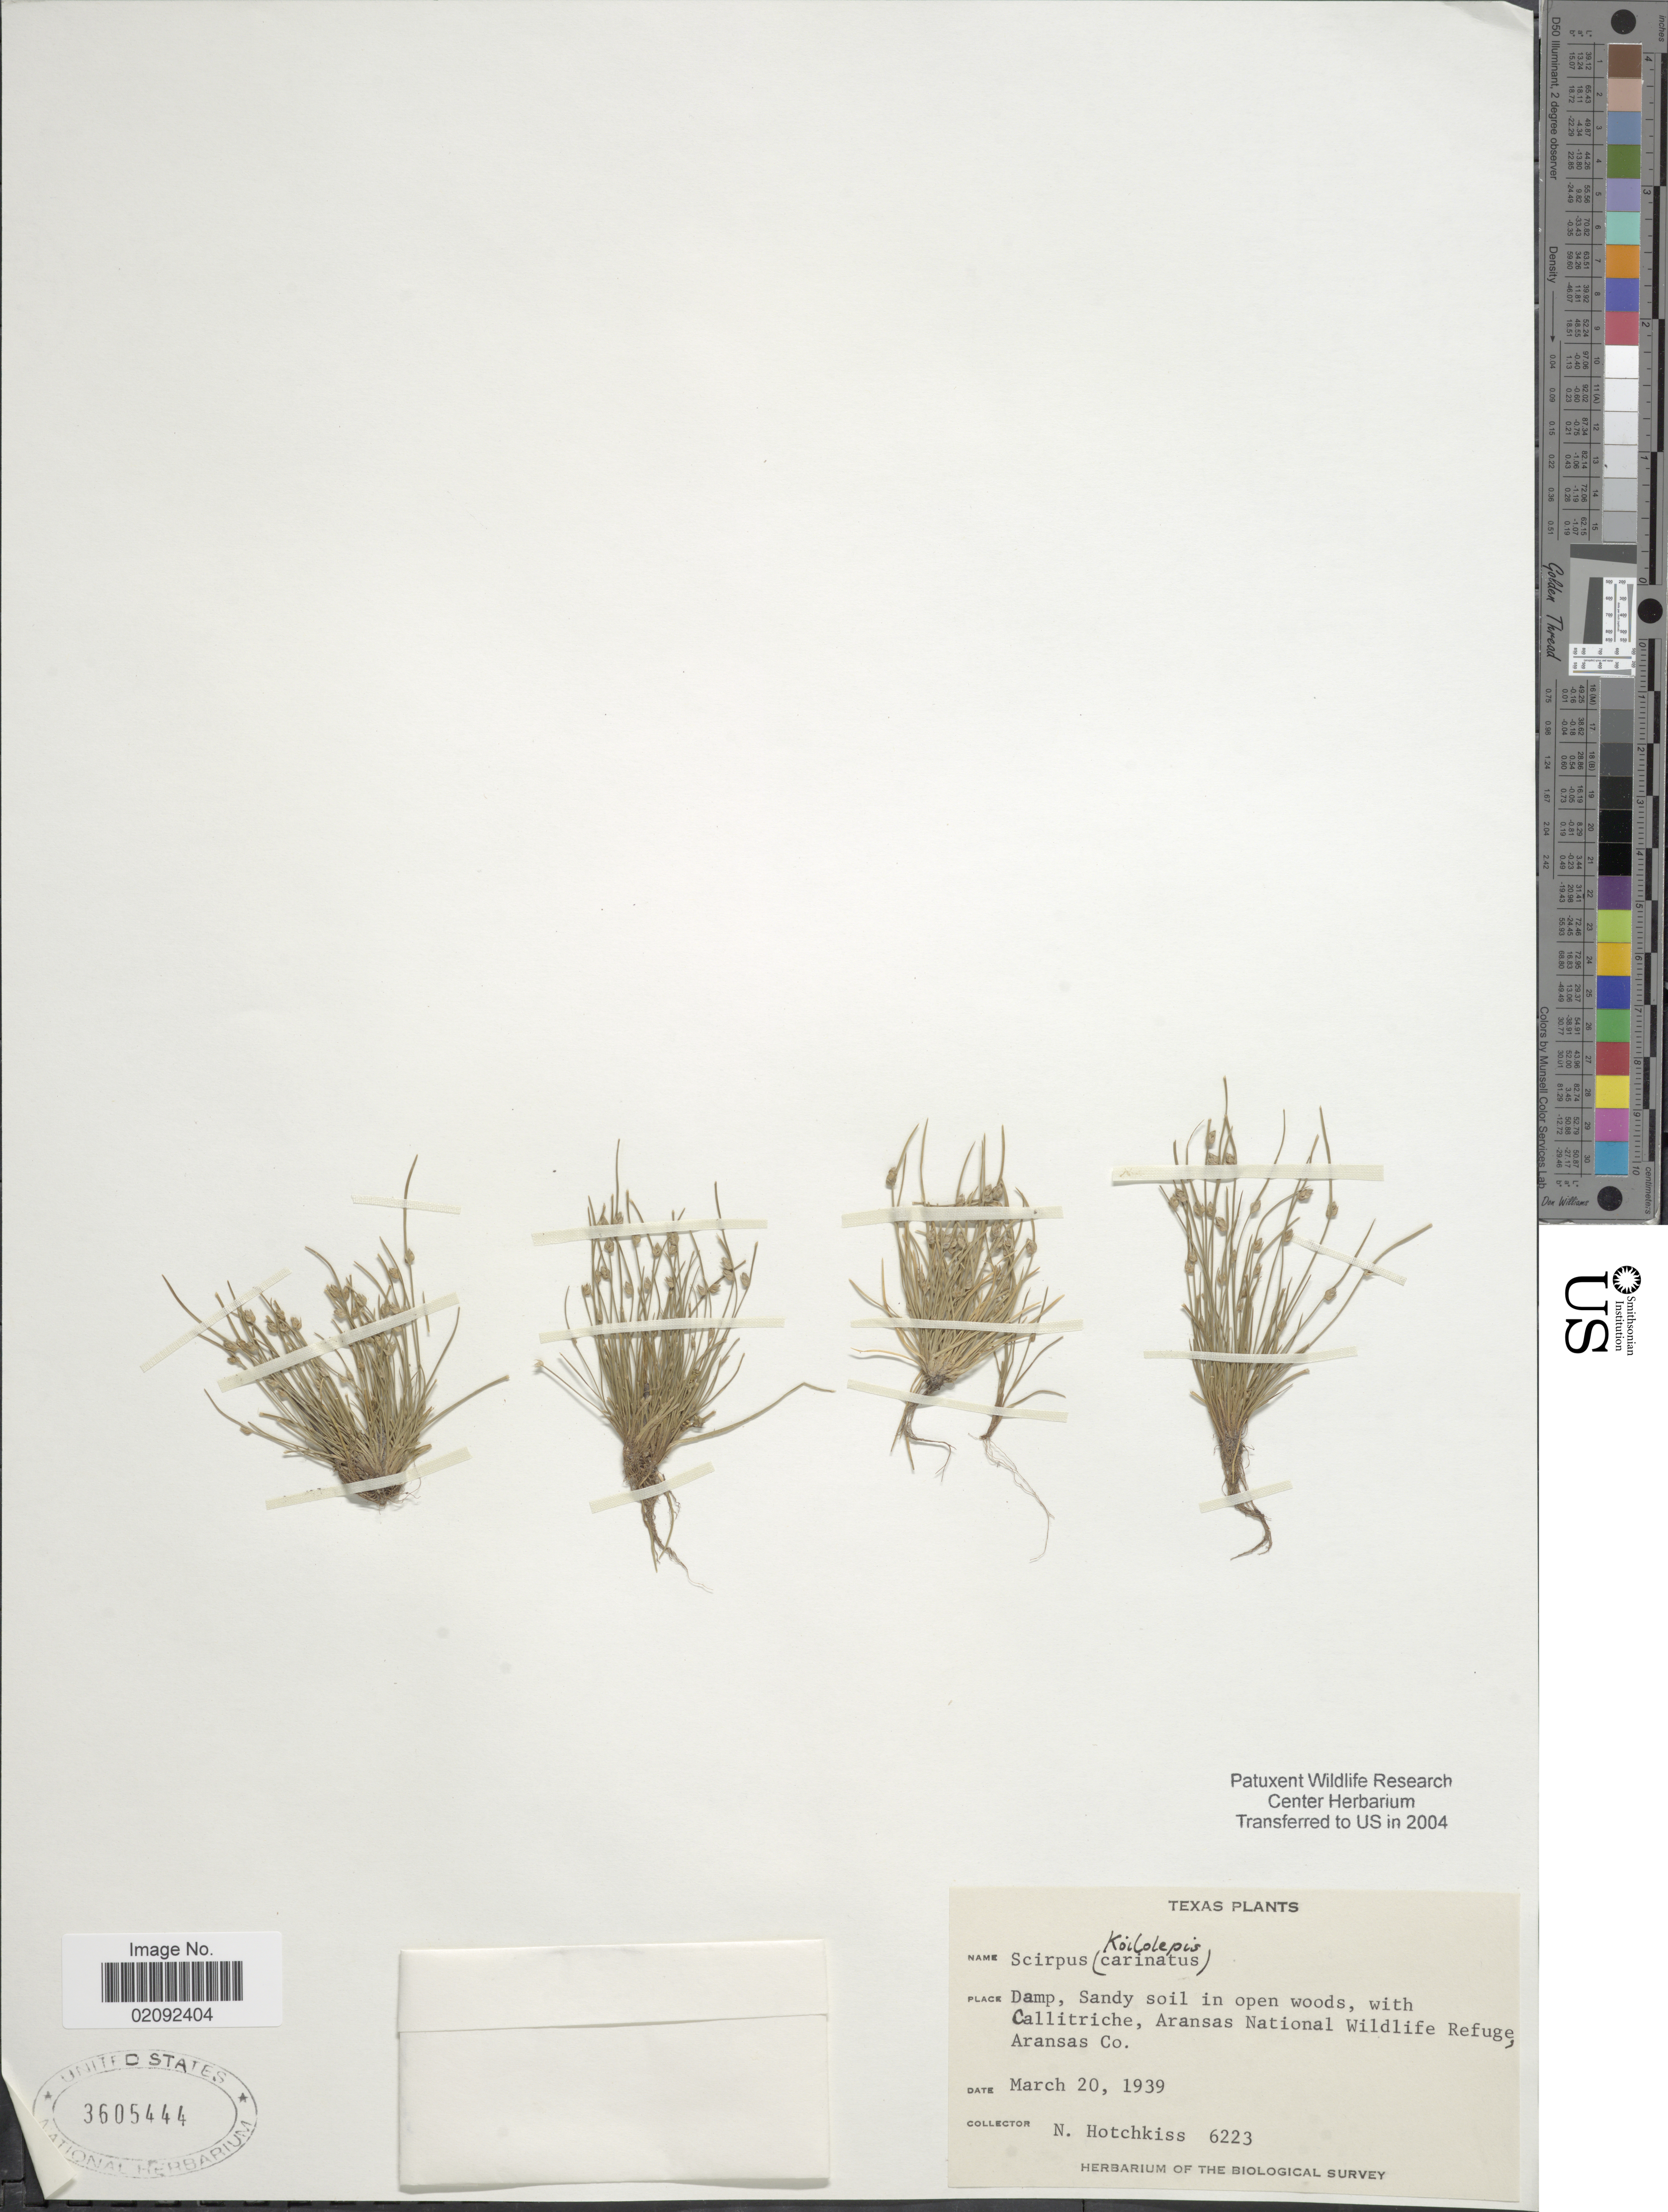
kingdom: Plantae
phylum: Tracheophyta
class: Liliopsida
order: Poales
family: Cyperaceae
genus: Isolepis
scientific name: Isolepis carinata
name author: Hook. & Arn. ex Torr.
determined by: Strong, M. T., (US), Smithsonian Institution - National Museum of Natural History (UNITED STATES)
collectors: N. Hotchkiss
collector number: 6223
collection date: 1939-03-20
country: United States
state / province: Texas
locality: Aransas National Wildlife Refuge, Aransas Co.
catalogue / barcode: US 3605444